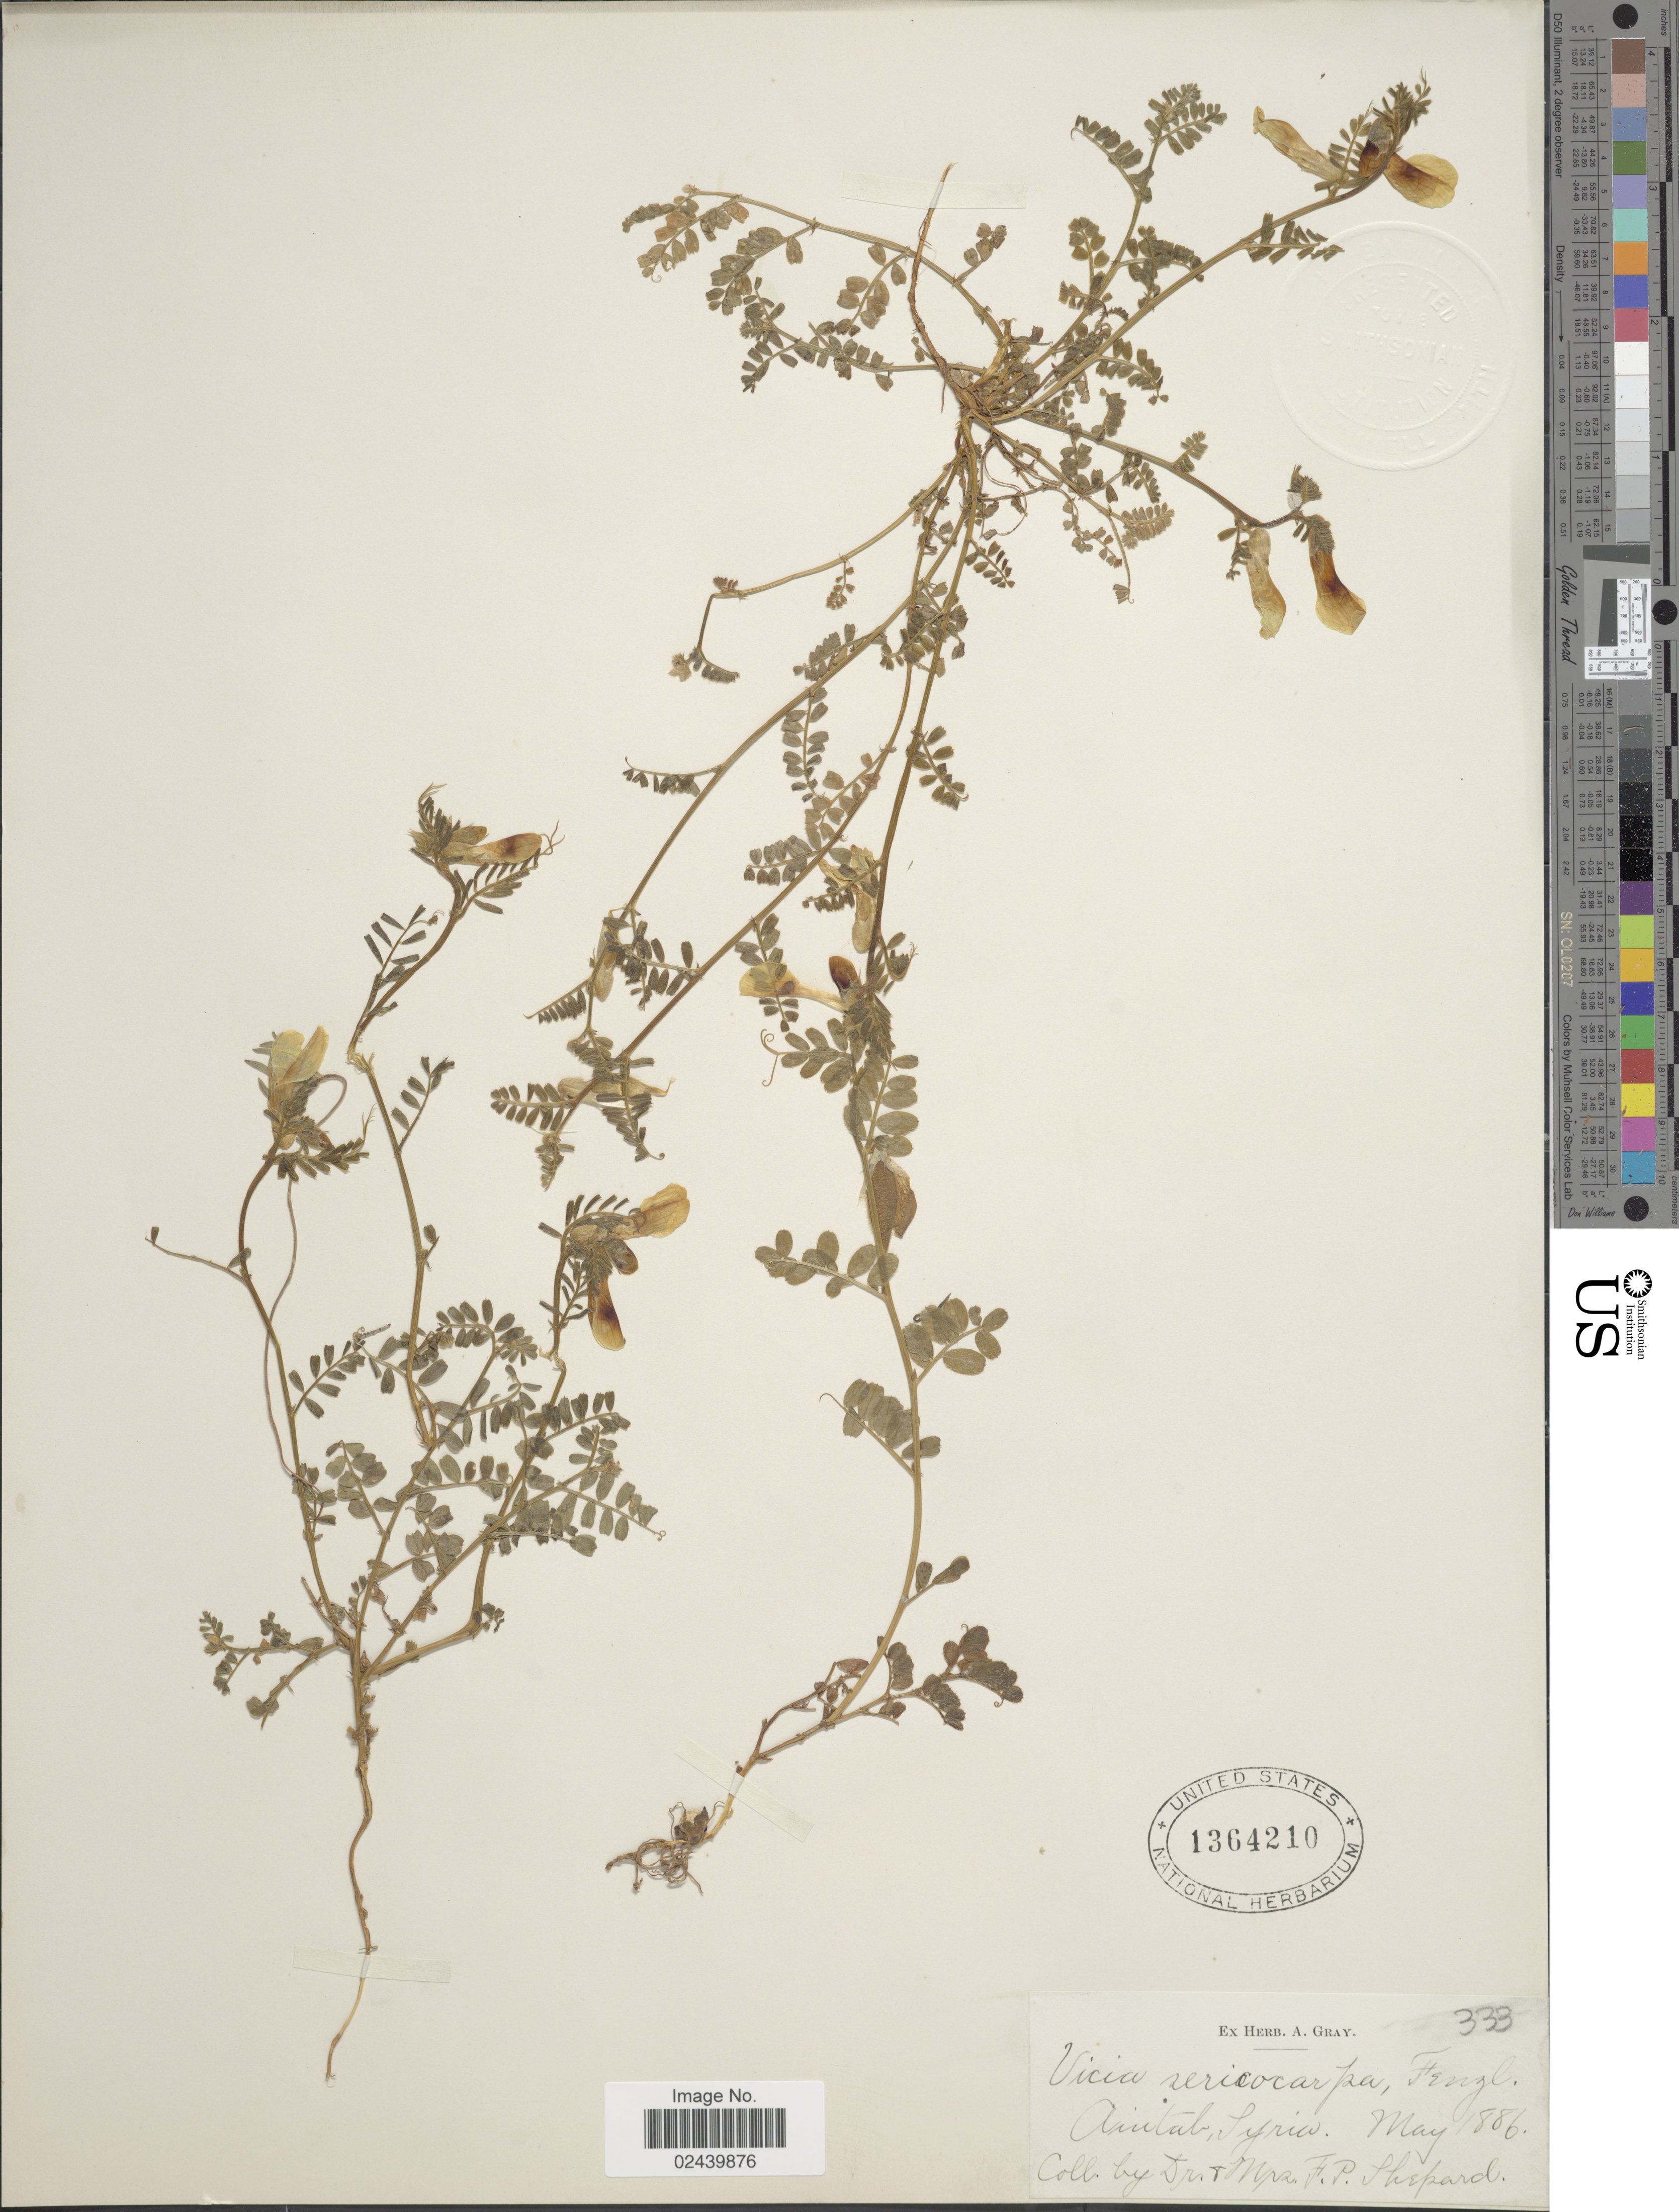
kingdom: Plantae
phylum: Tracheophyta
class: Magnoliopsida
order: Fabales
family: Fabaceae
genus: Vicia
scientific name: Vicia sericocarpa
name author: Fenzl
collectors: F. P. Shepard & Mrs. Shepard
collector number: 333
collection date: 1886-05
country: Syria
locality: Aintab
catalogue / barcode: US 1364210